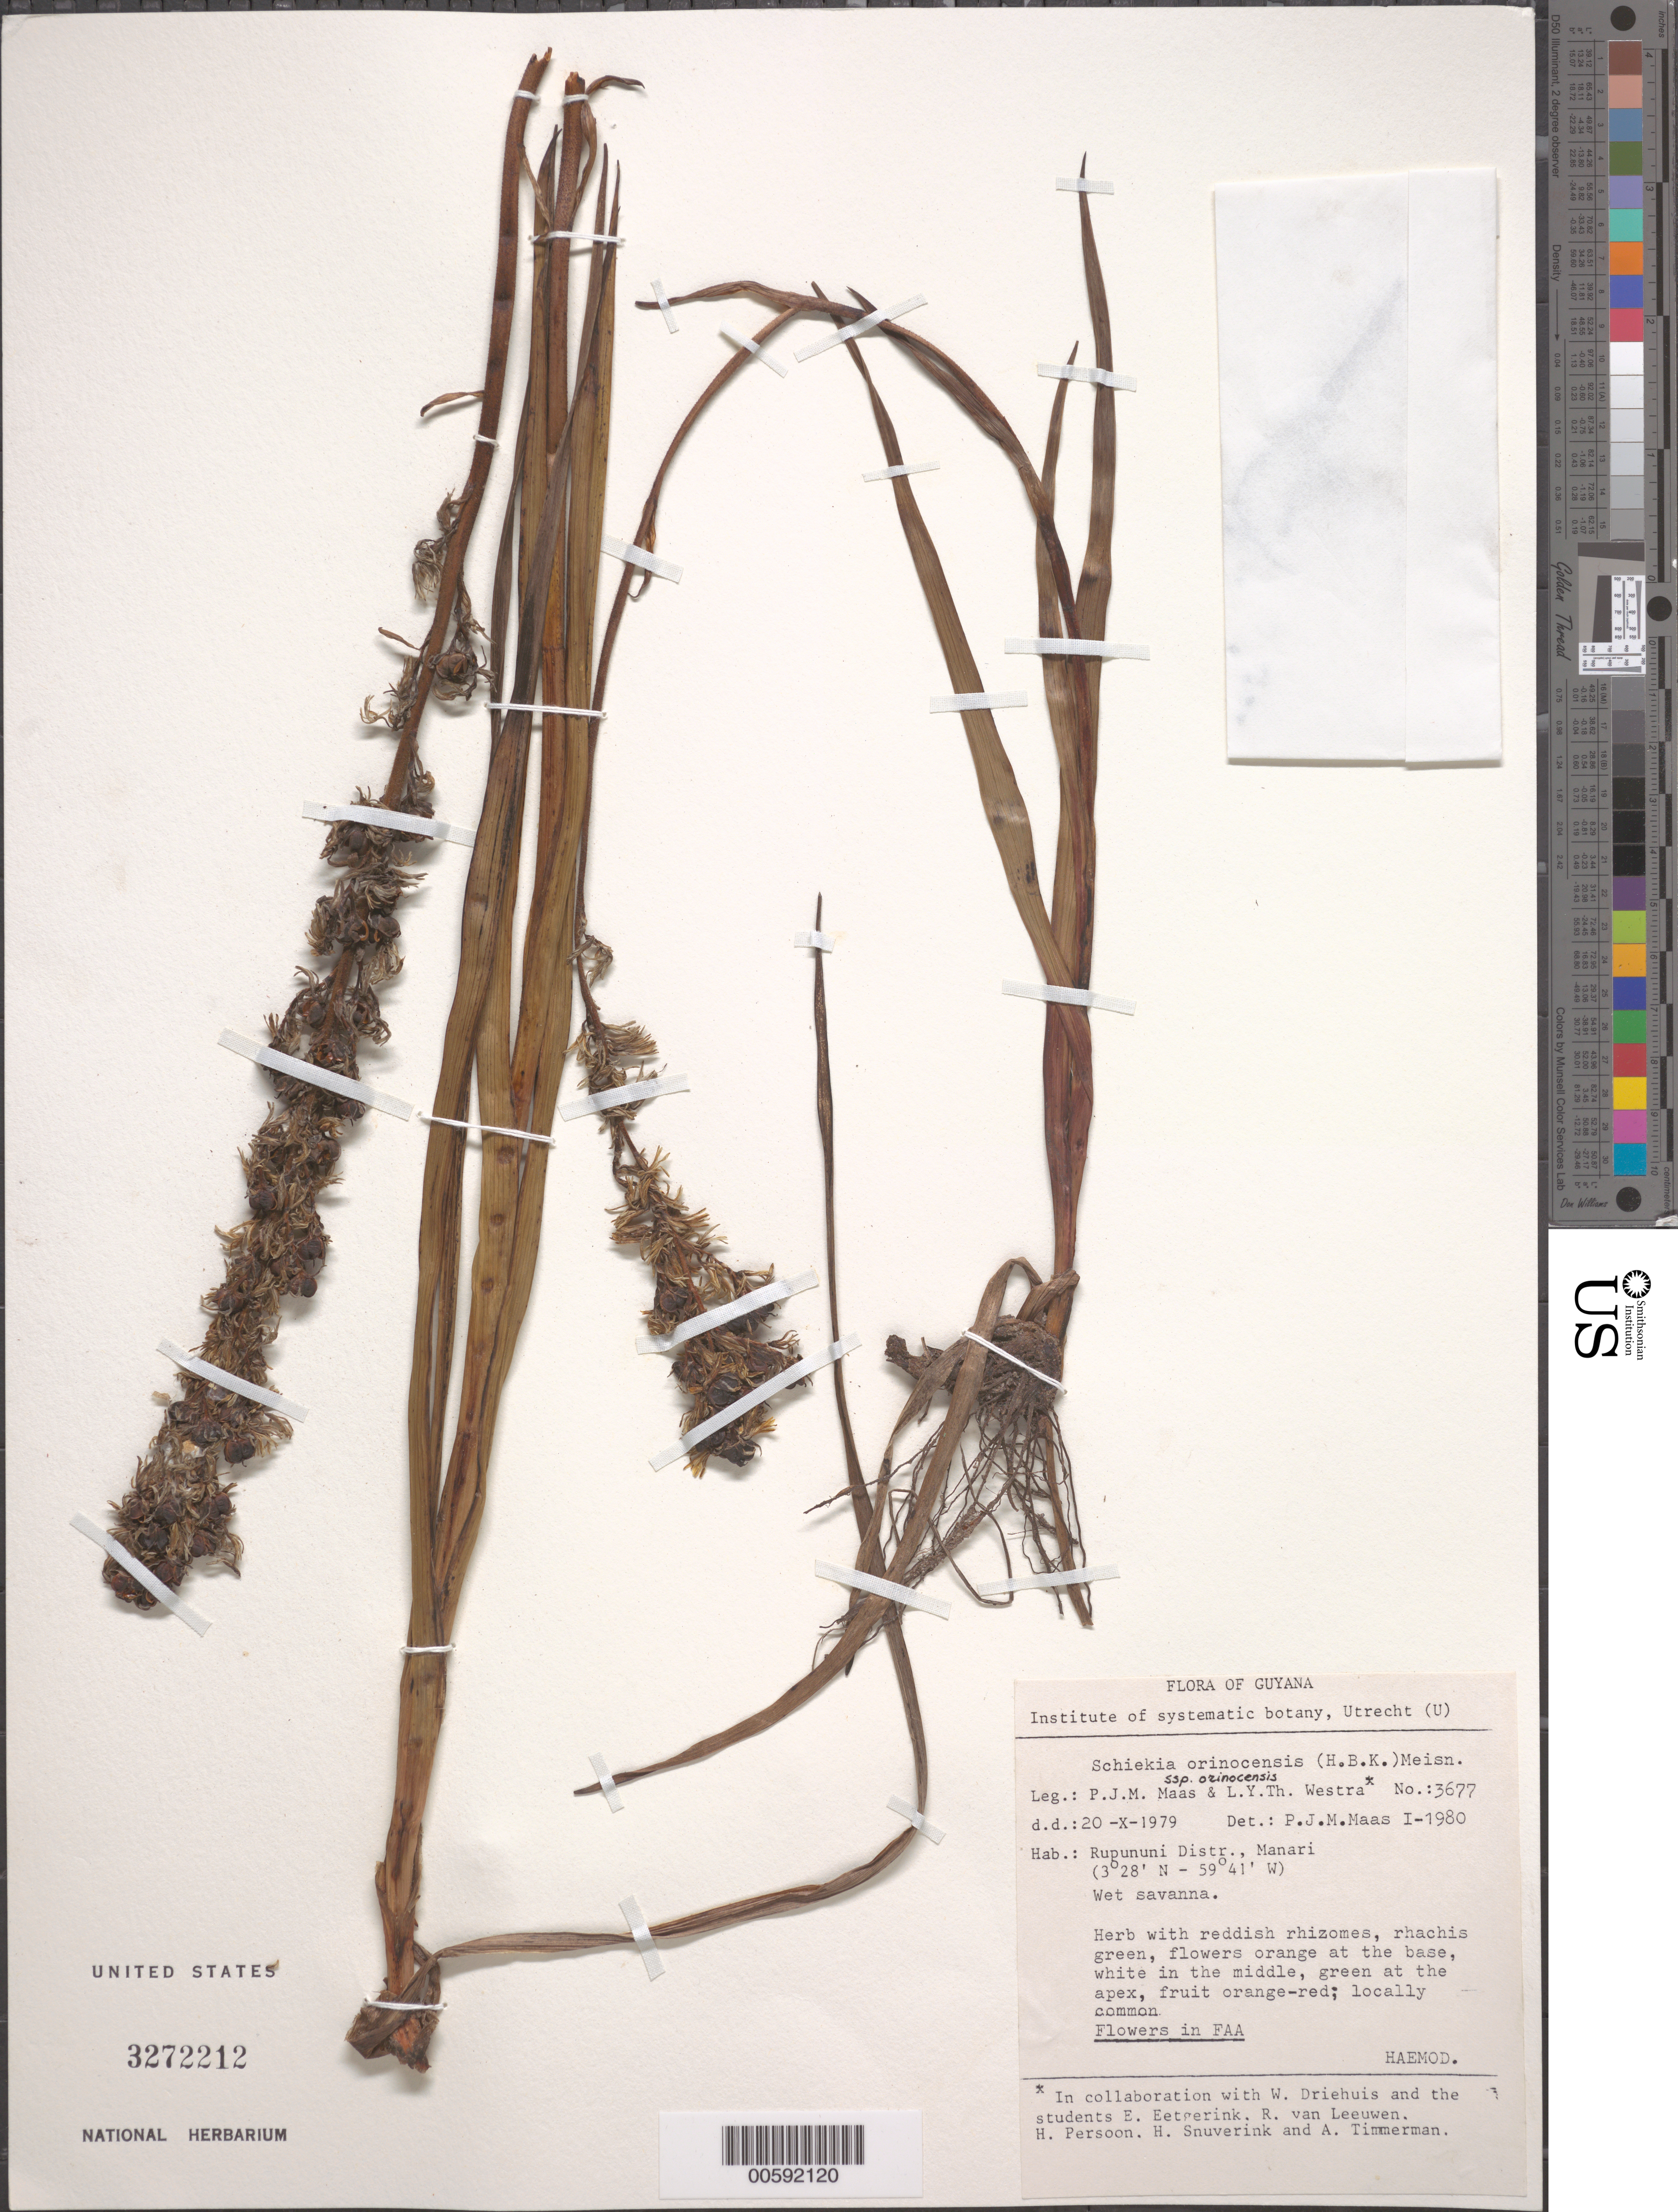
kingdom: Plantae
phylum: Tracheophyta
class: Liliopsida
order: Commelinales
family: Haemodoraceae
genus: Schiekia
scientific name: Schiekia orinocensis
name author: (Kunth) Meisn.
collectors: P. Maas & L. Y. T. Westra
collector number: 3677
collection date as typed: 20 Oct 1979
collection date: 1979-10-20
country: Guyana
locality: Rupununi Dist. Manari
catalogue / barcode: US 3272212